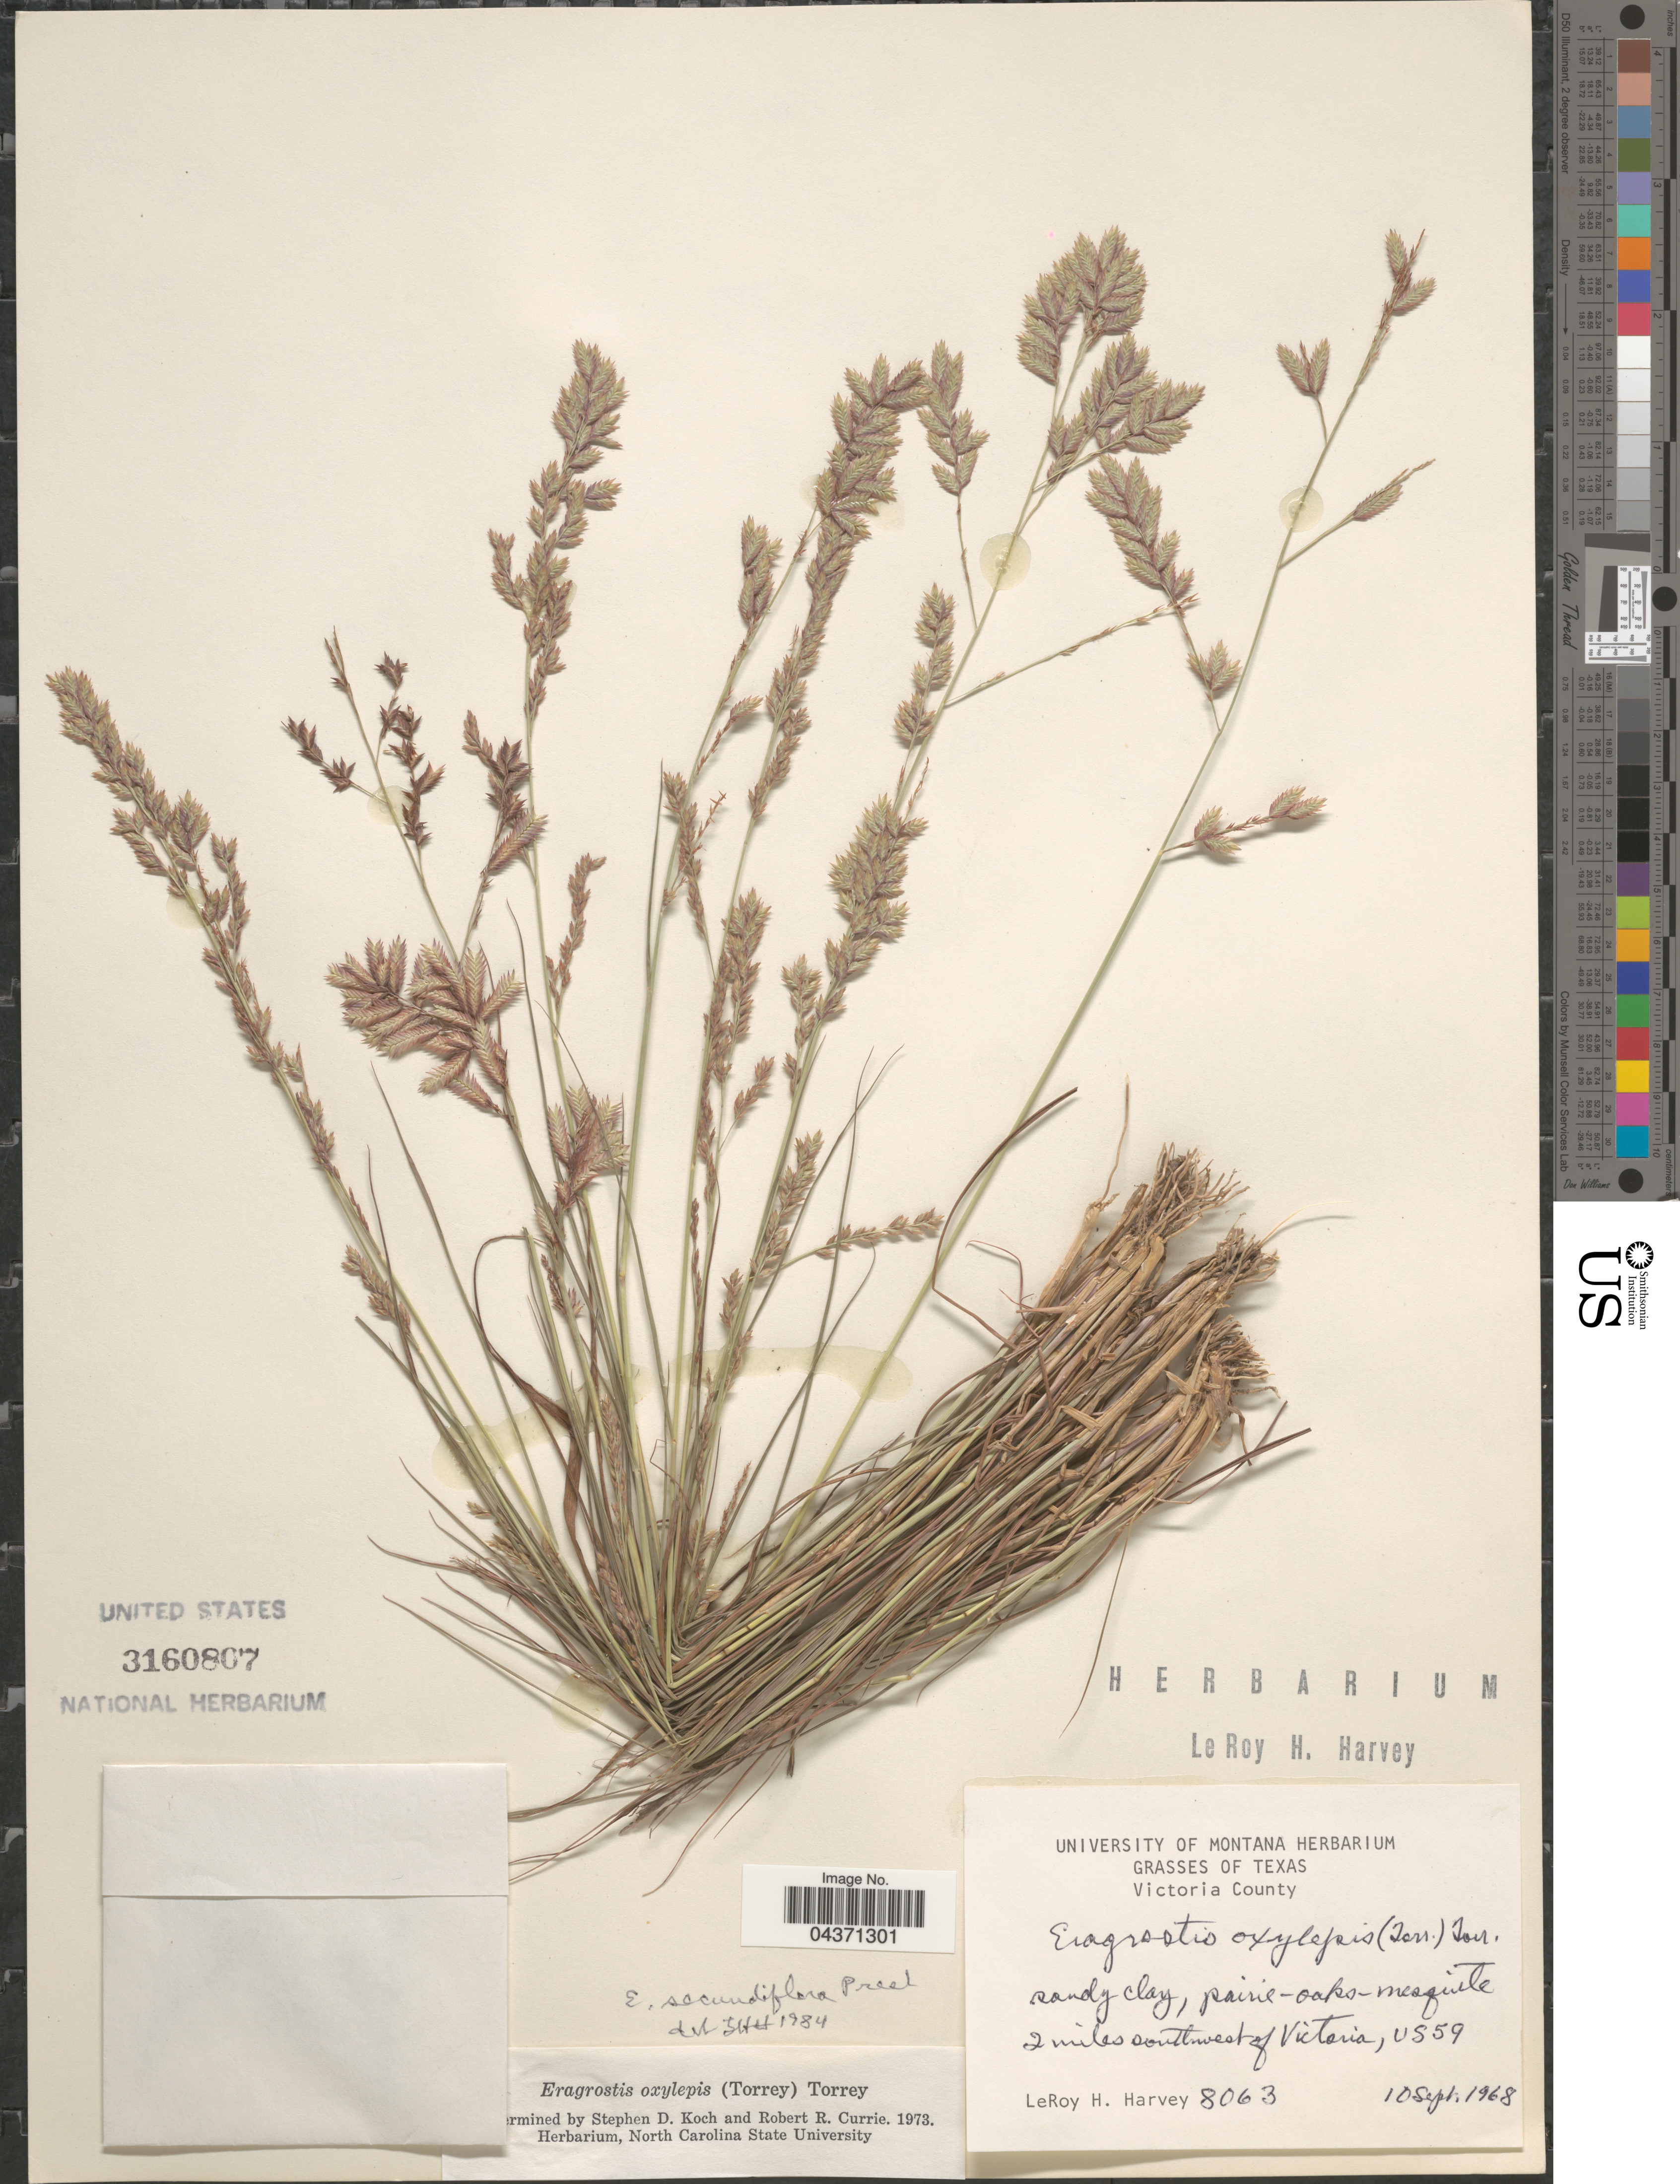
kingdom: Plantae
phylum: Tracheophyta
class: Liliopsida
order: Poales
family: Poaceae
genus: Eragrostis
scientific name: Eragrostis secundiflora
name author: J. Presl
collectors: L. H. Harvey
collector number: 8063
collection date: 1968-09-10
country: United States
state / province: Texas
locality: Victoria County. Pairie-oaks-mesquite. 2 miles southwest of Victoria, US59.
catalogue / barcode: US 3160867